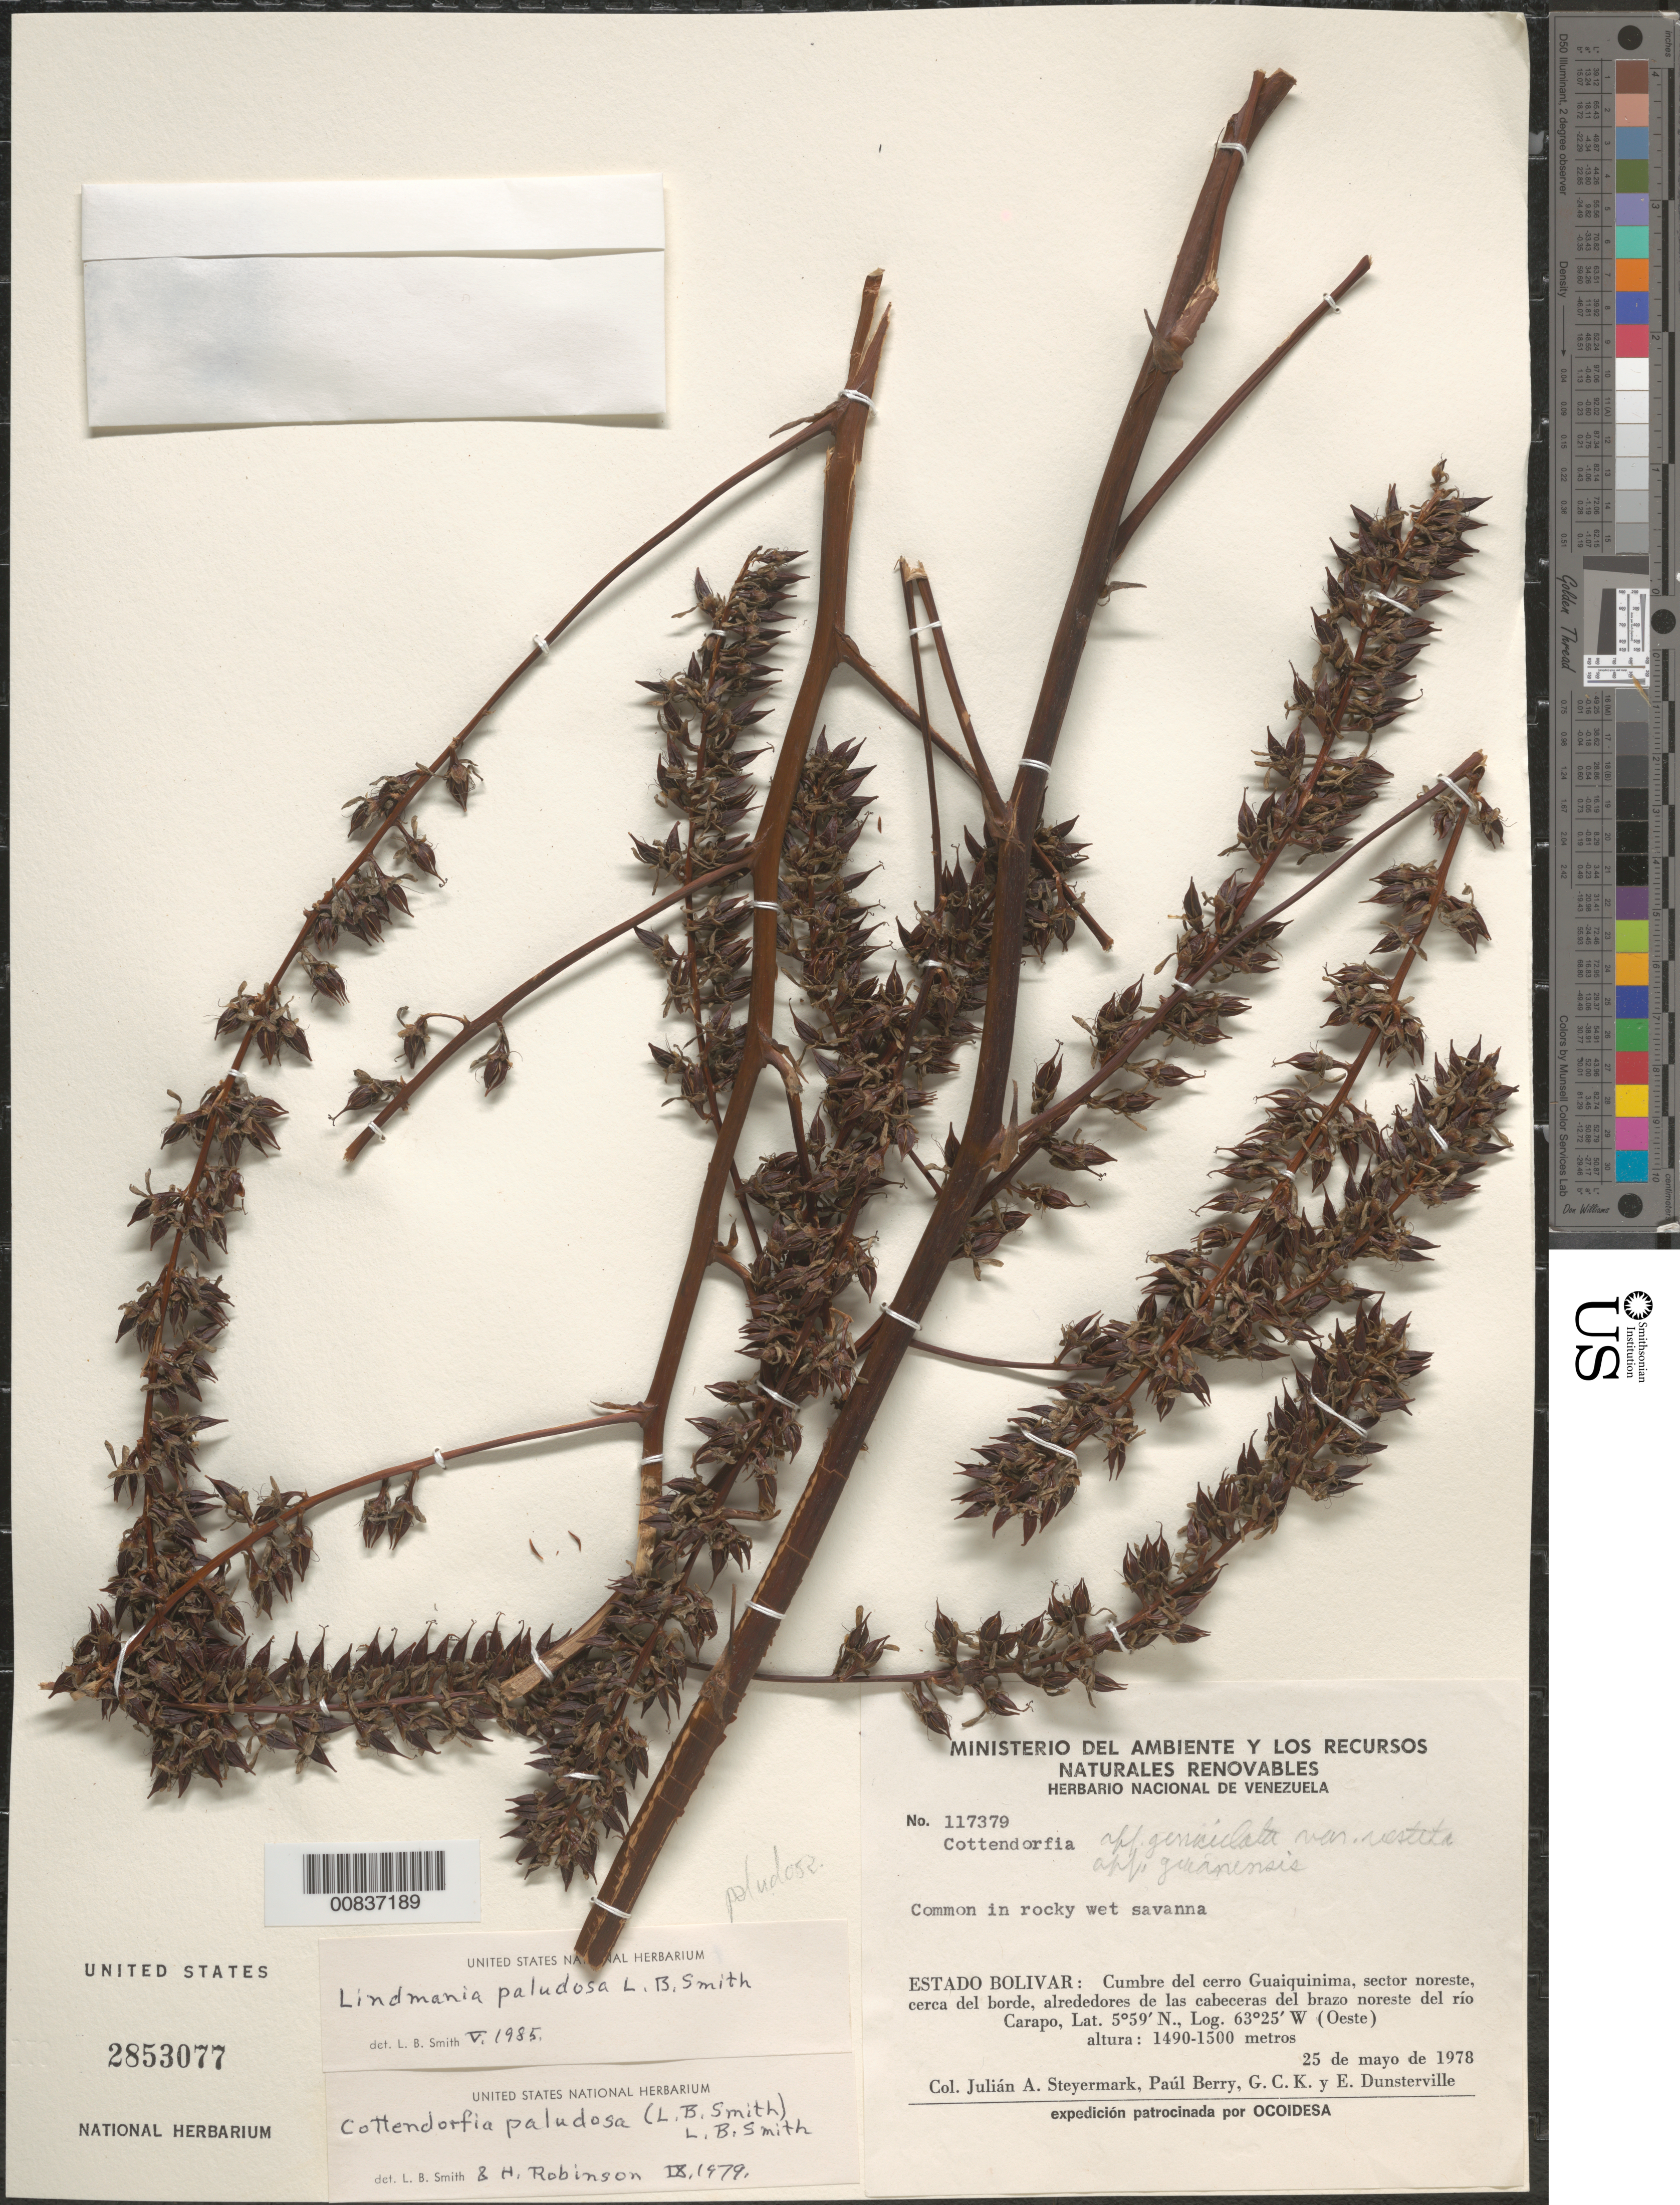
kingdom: Plantae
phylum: Tracheophyta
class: Liliopsida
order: Poales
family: Bromeliaceae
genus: Lindmania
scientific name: Lindmania paludosa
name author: L.B. Sm.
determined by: Smith, Lyman B., (US), NMNH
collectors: J. Steyermark, P. Berry, G. C. K. Dunsterville & E. Dunsterville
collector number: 117379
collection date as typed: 25-May-78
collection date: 1978-05-25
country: Venezuela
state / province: Bolívar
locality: Cerro Guaiquinima; sector noreste, cerca del borde, alrededores de las cabeceras del brazo noreste del río Carapo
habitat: Rocky, wet savanna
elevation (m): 1490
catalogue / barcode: US 2853077